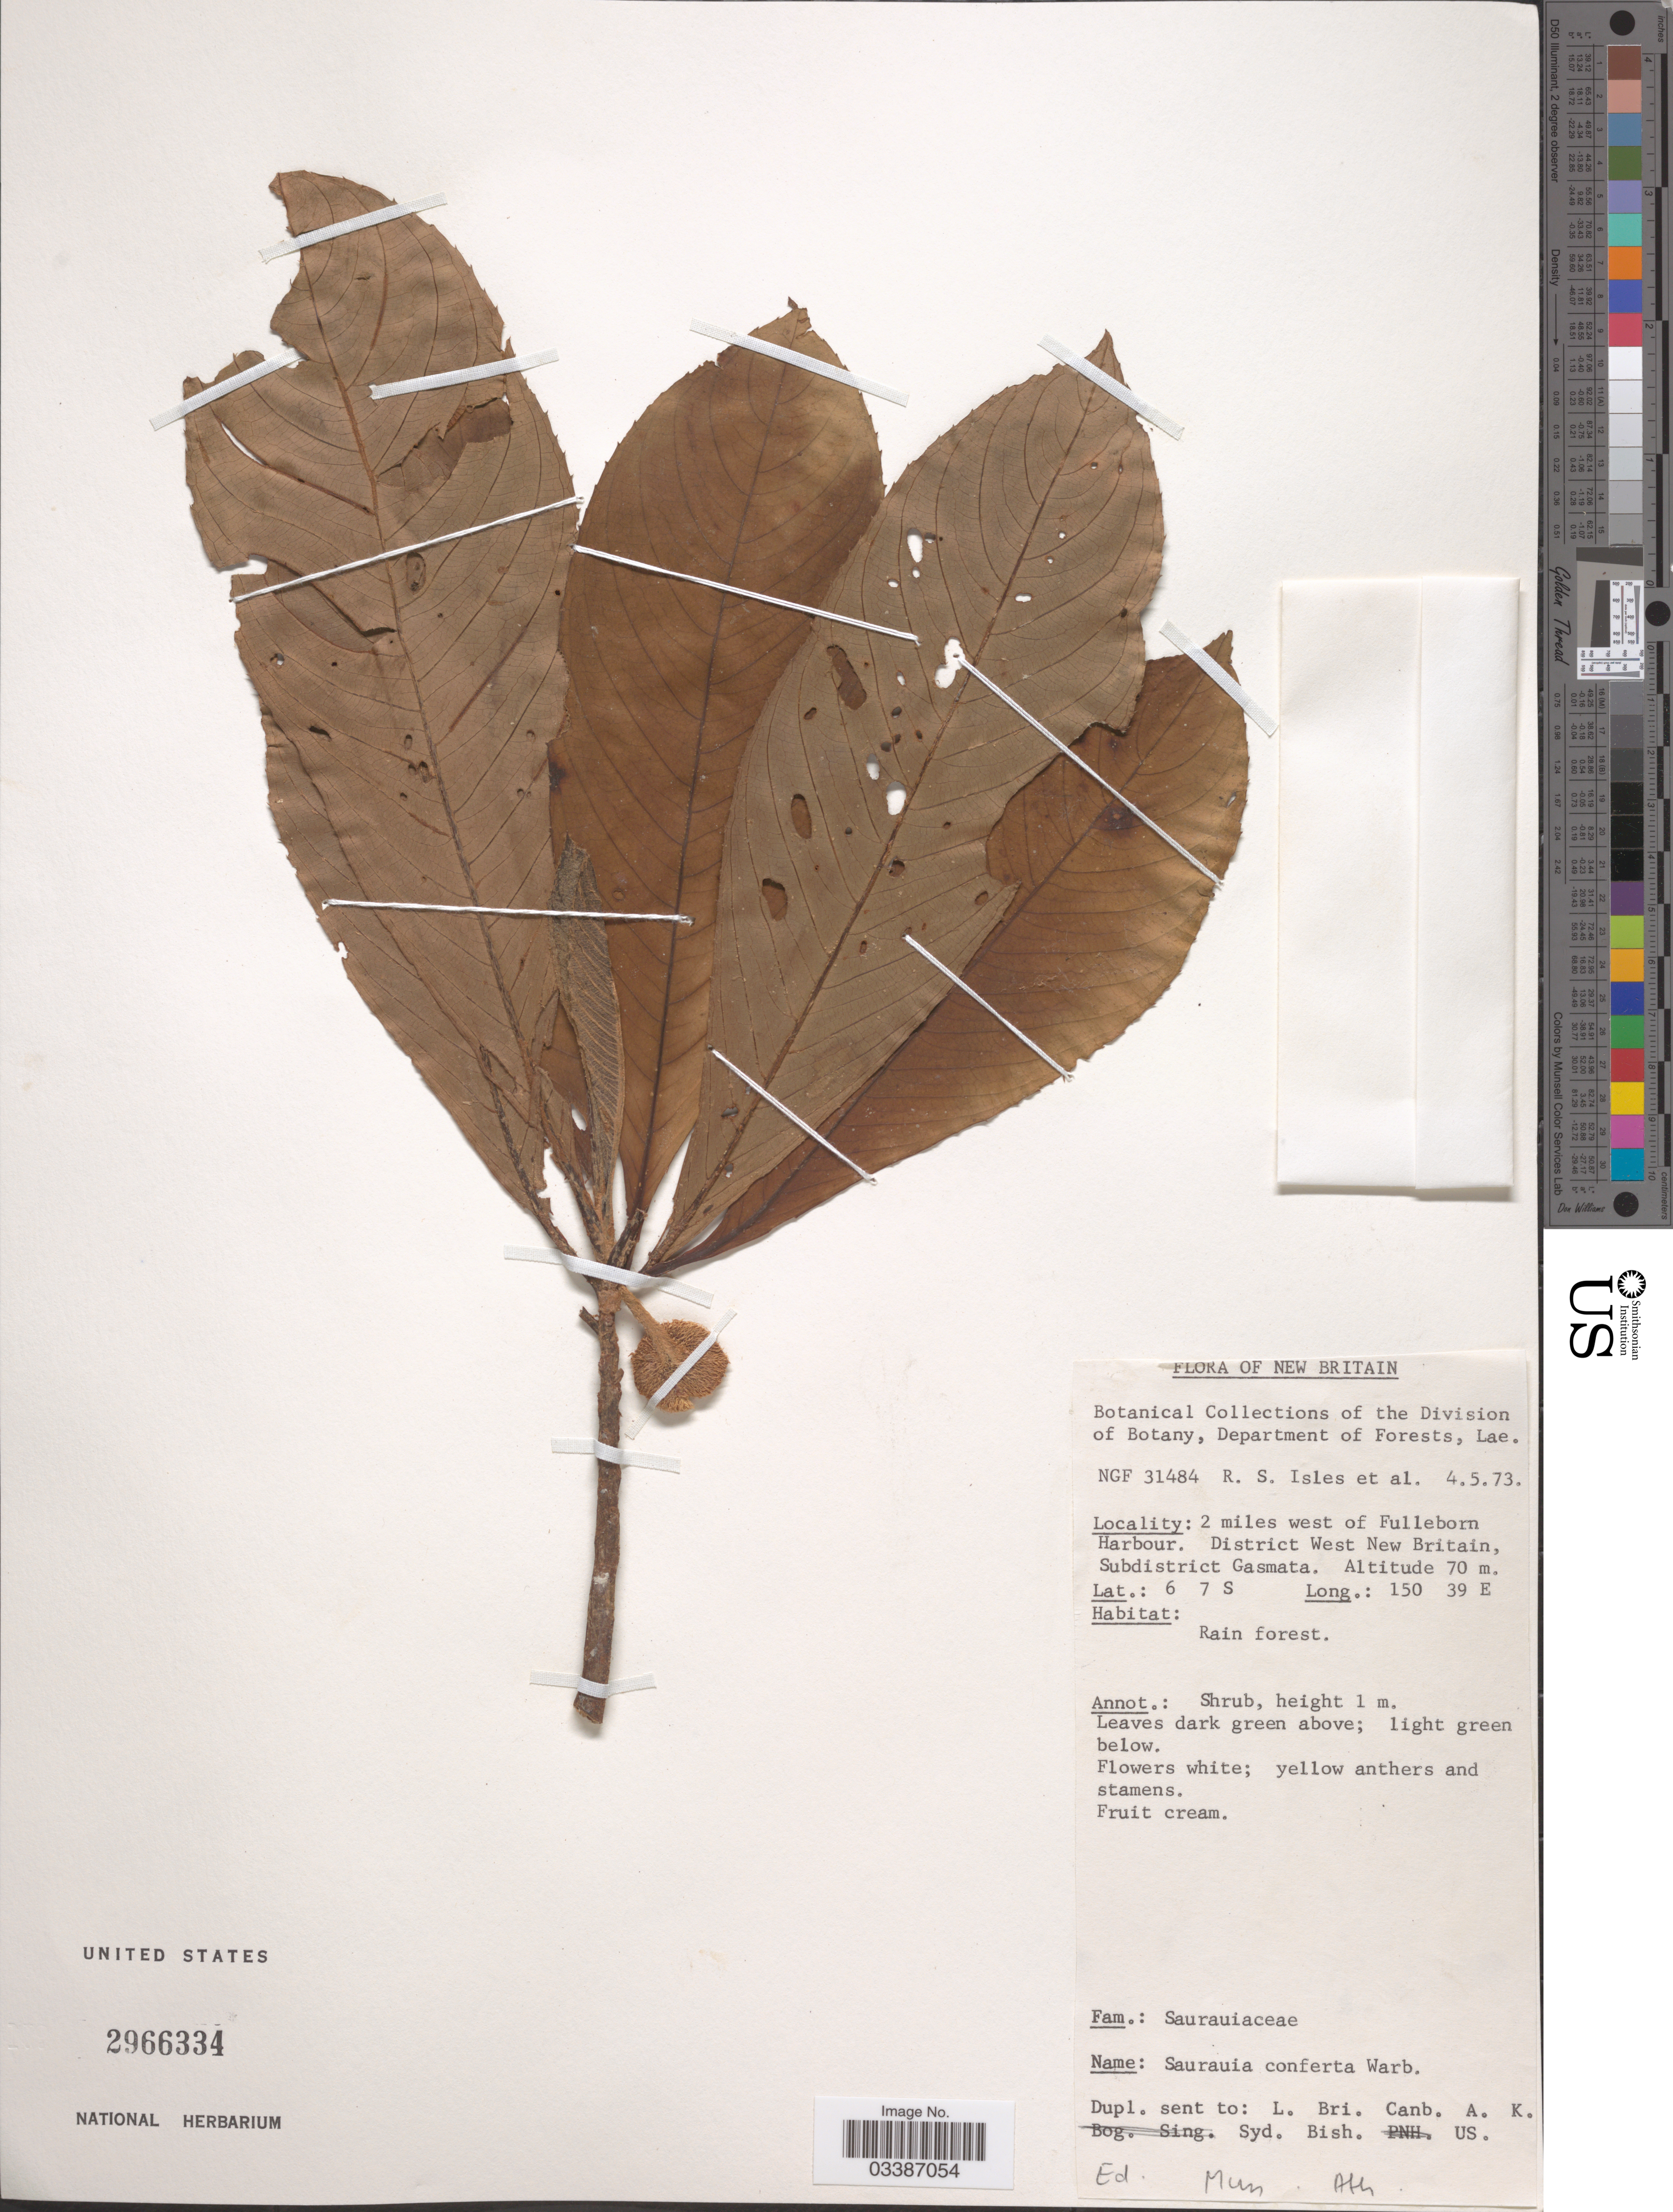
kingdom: Plantae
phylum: Tracheophyta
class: Magnoliopsida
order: Ericales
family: Actinidiaceae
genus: Saurauia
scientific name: Saurauia conferta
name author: Warb.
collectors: R. Isles & et al.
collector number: NGF31484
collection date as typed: Transcribed d/m/y: 4/5/73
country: Papua New Guinea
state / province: West New Britain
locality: New Britain. 2 miles west of Fulleborn Harbour. District West New Britain, Subdistrict Gasmata.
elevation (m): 70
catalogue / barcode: US 2966334